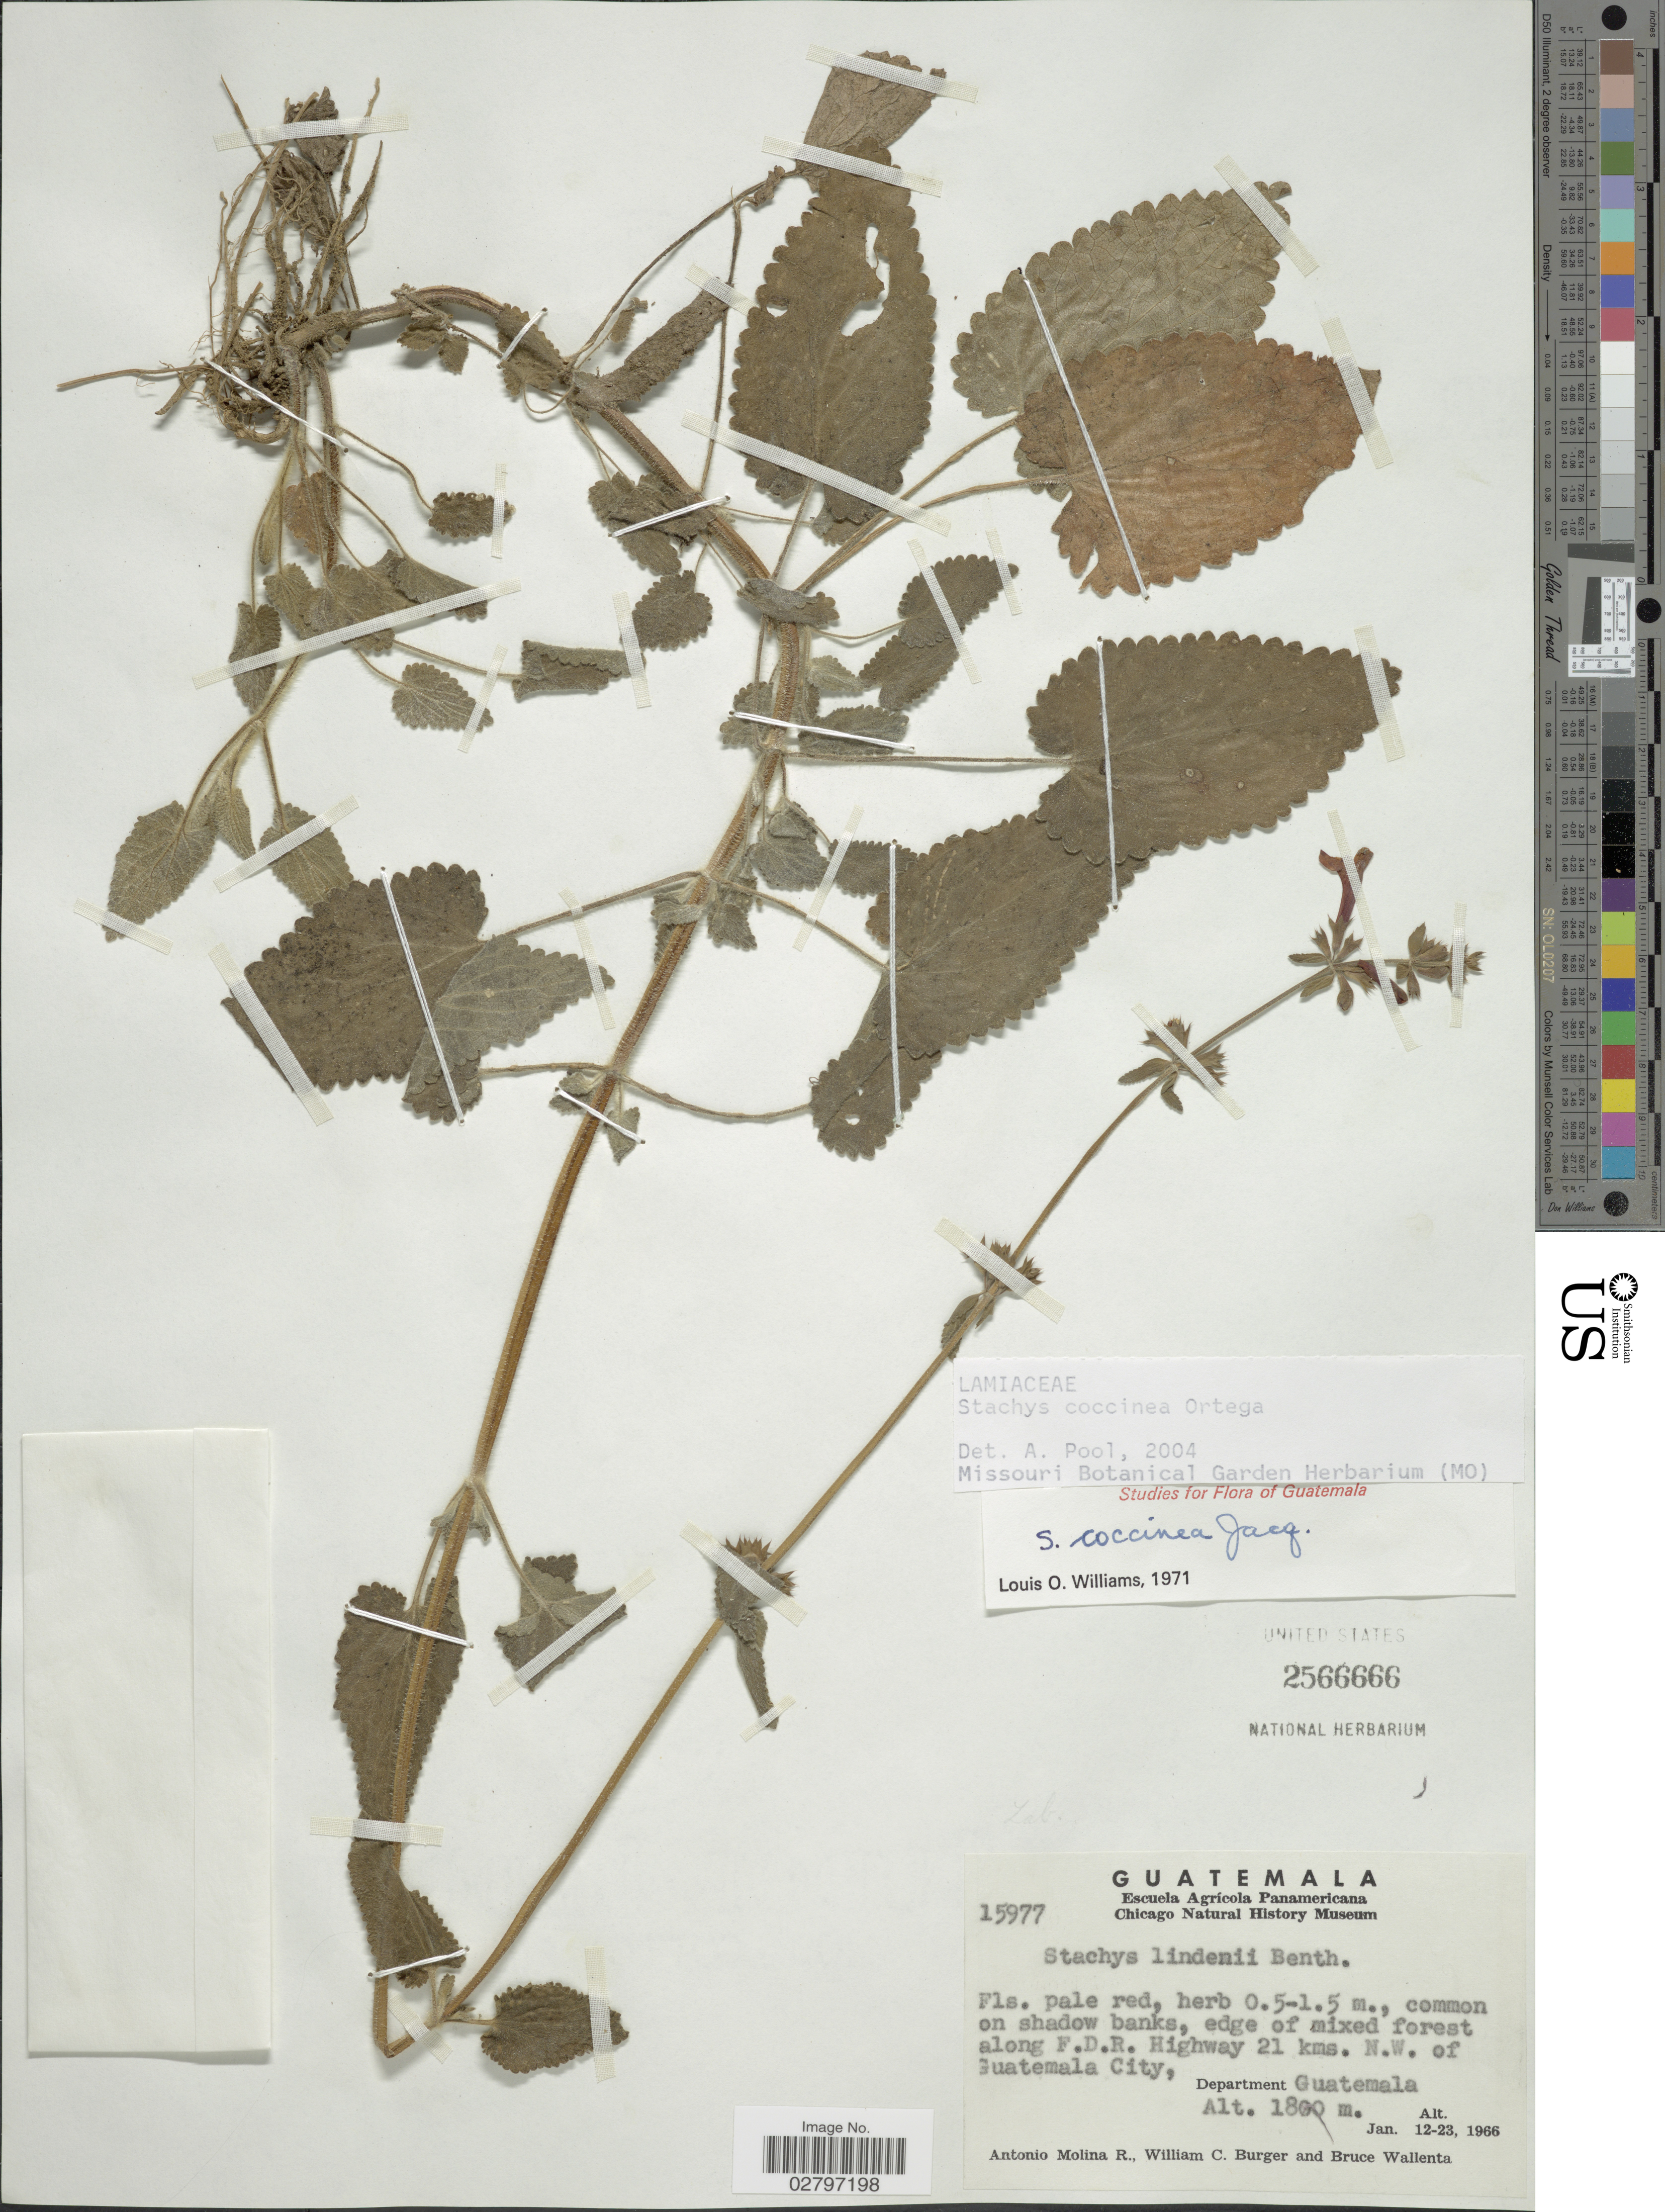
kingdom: Plantae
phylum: Tracheophyta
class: Magnoliopsida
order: Lamiales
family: Lamiaceae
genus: Stachys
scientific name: Stachys coccinea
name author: Ortega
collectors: A. Molina R., W. Burger & B. Wallenta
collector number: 15977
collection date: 1966-01-12/1966-01-23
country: Guatemala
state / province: Guatemala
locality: Edge of mixed forest along F. D. R. Highway 21 kms. N.W. of Guatemala City. Department Guatemala.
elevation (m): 1800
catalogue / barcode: US 2566666